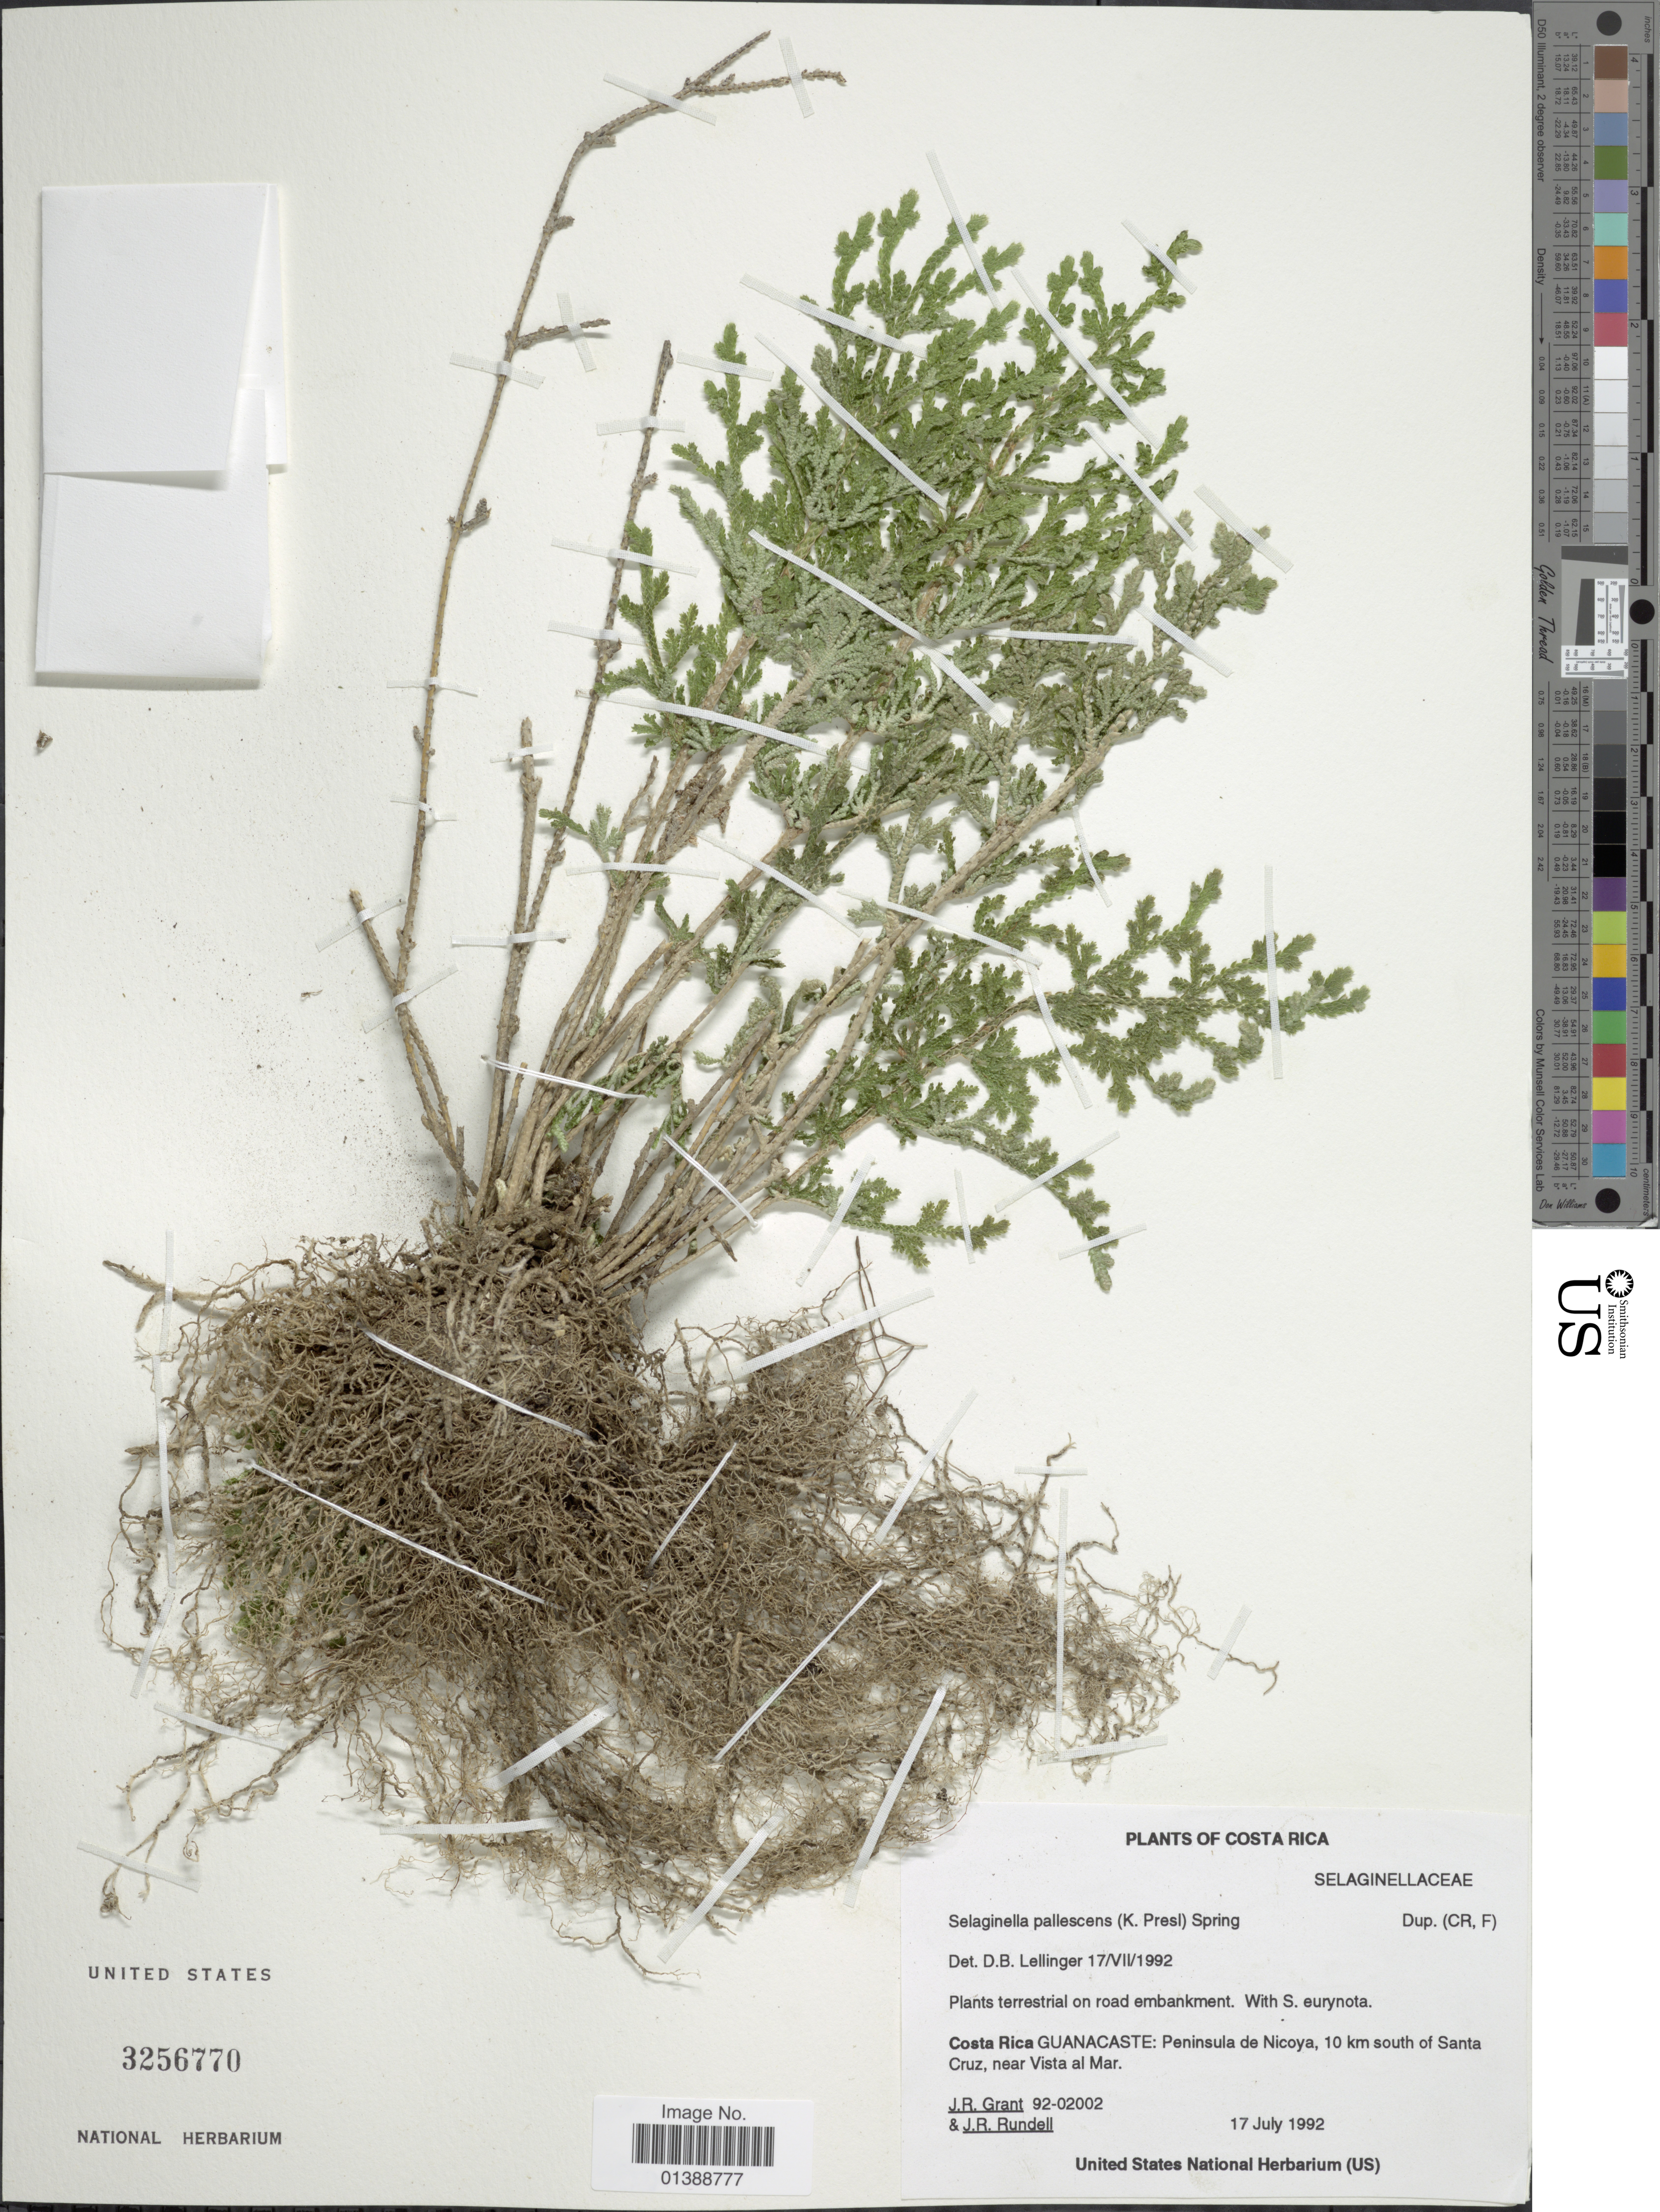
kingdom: Plantae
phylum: Tracheophyta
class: Lycopodiopsida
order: Selaginellales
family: Selaginellaceae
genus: Selaginella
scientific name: Selaginella pallescens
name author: (C. Presl) Spring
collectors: J. Grant & J. R. Rundell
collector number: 92-02002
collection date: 1992-07-17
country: Costa Rica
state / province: Guanacaste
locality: Peninsula de Nicoya, 10 km south of Santa Cruz, near Vista al Mar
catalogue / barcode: US 3256770